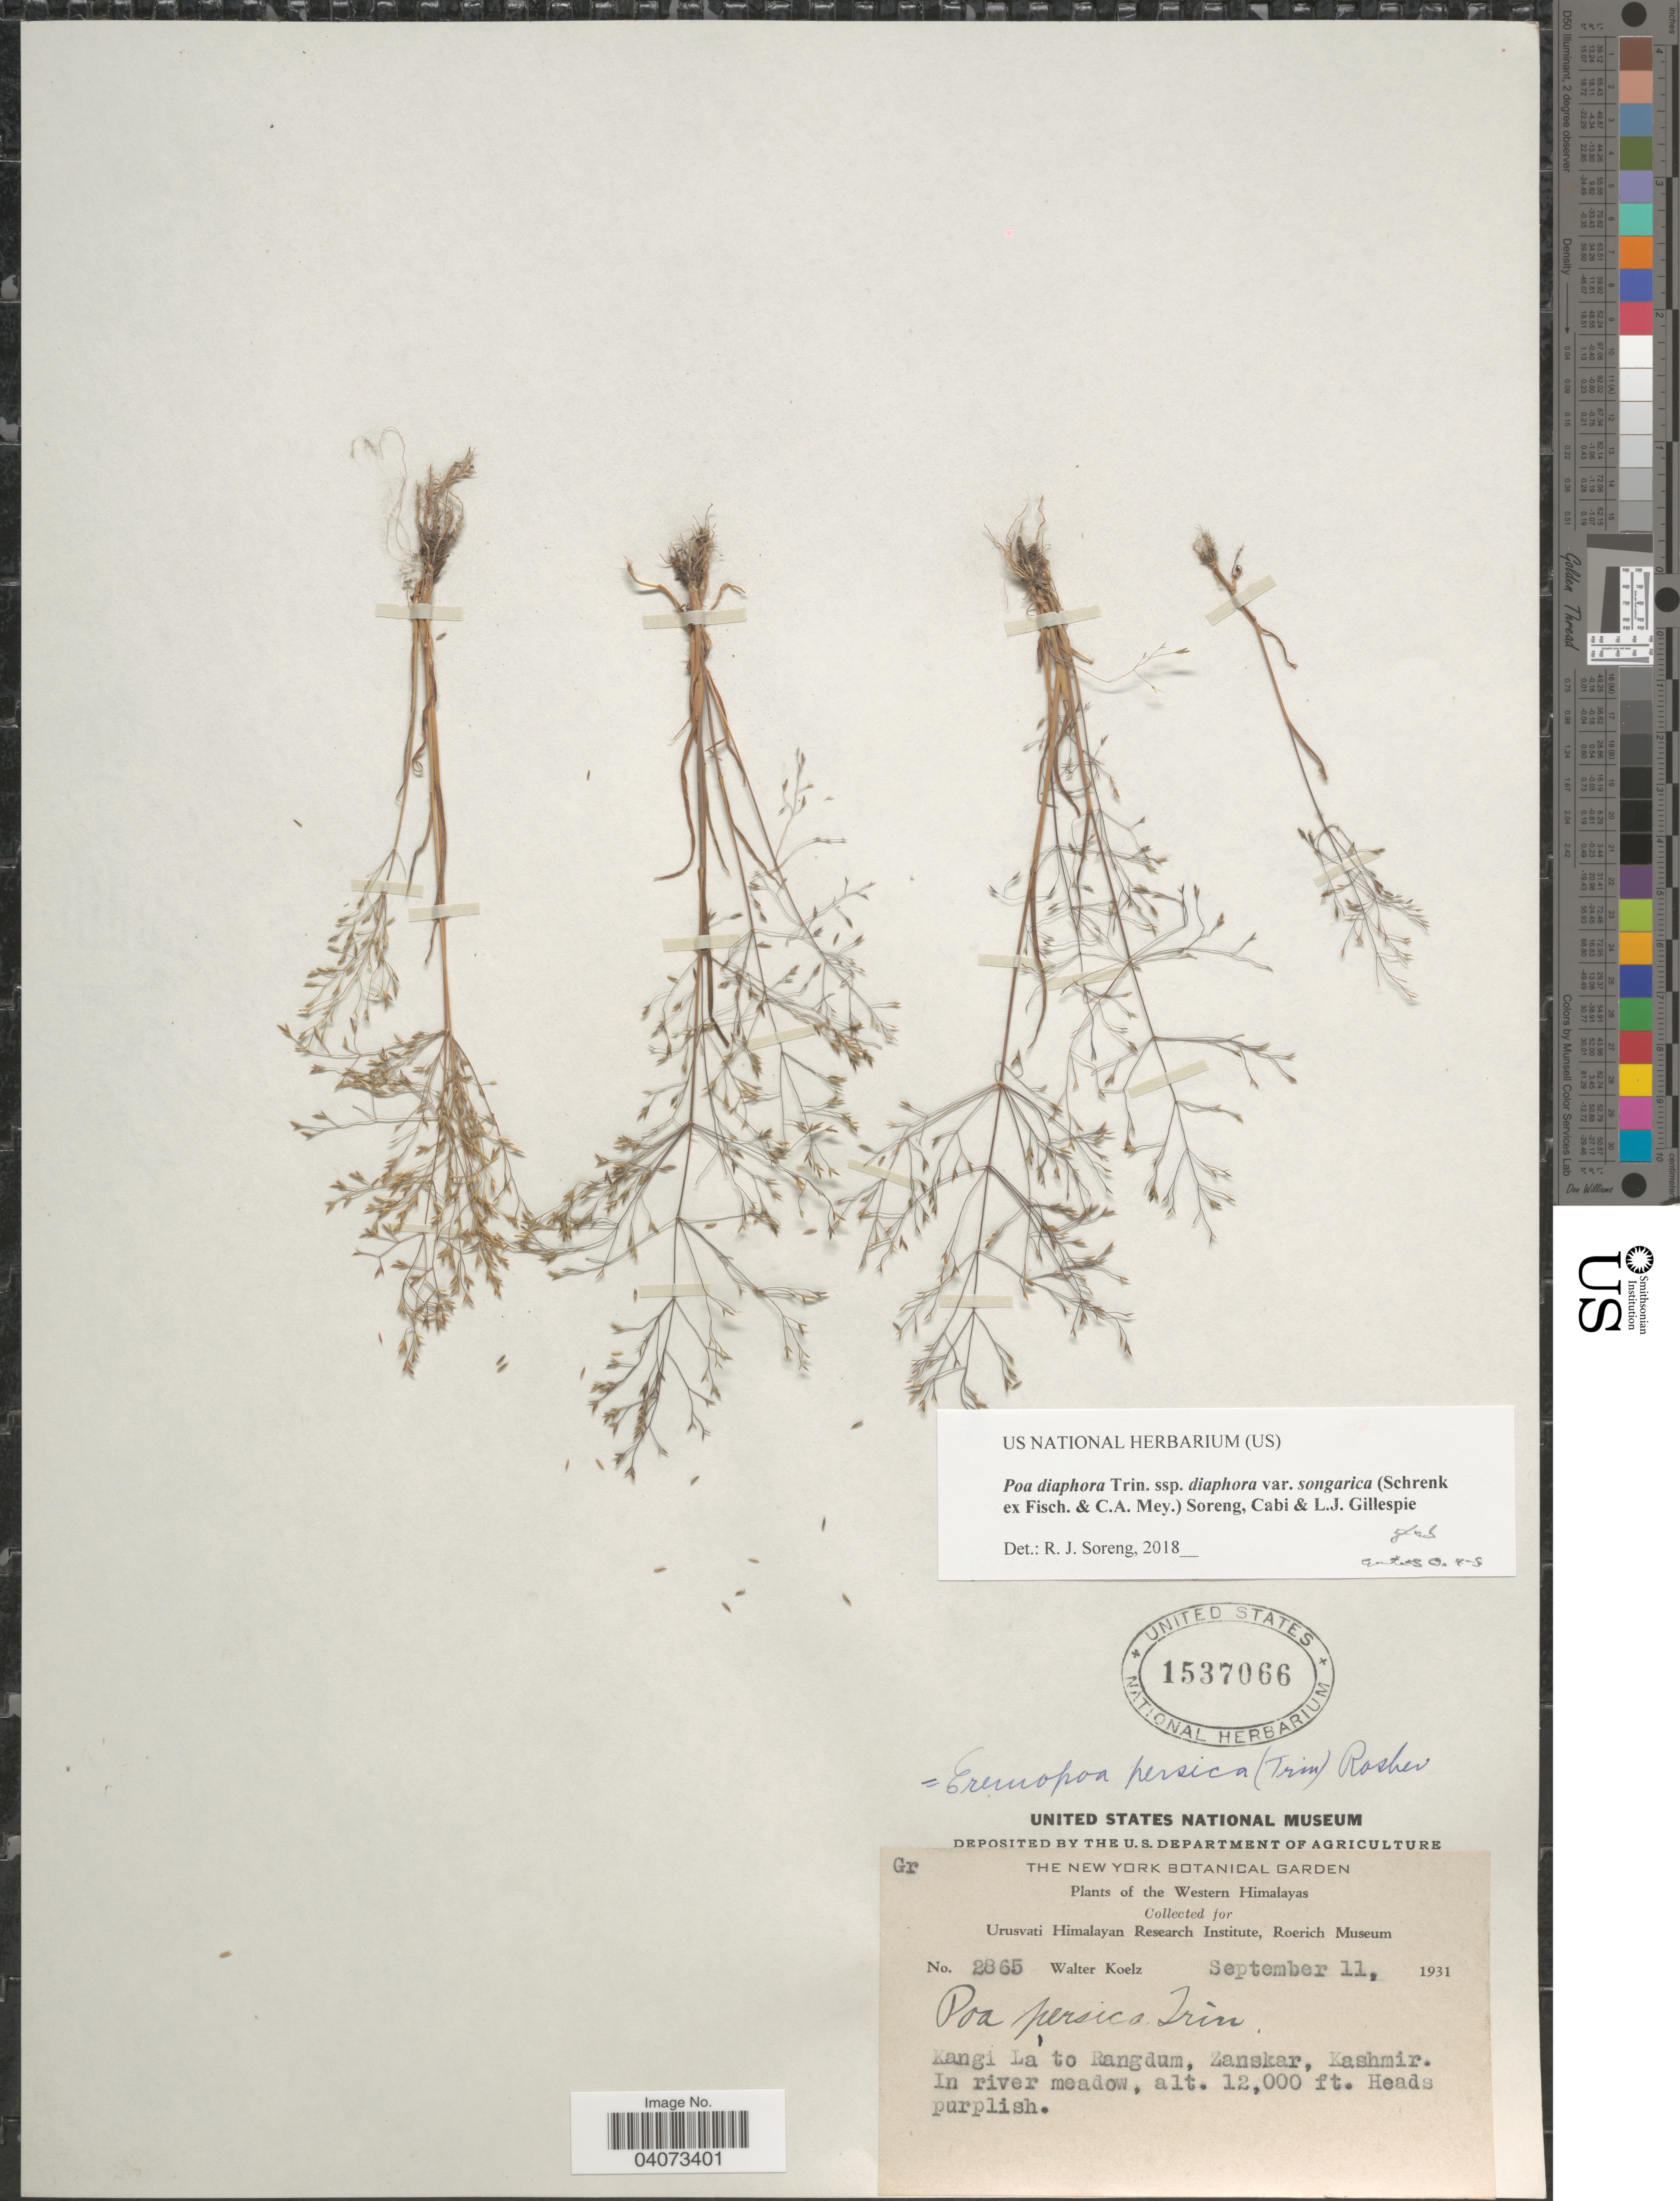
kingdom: Plantae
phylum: Tracheophyta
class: Liliopsida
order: Poales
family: Poaceae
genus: Poa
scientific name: Poa diaphora subsp. diaphora var. songarica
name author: (Schrenk ex Fisch. & C.A. Mey.) Soreng et al.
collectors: W. N. Koelz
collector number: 2865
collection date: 1931-09-11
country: India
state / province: Jammu and Kashmir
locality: The Western Himalayas. Kangi La to Rangdum, Zanskar, Kashmir.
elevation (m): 3658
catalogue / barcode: US 1537066